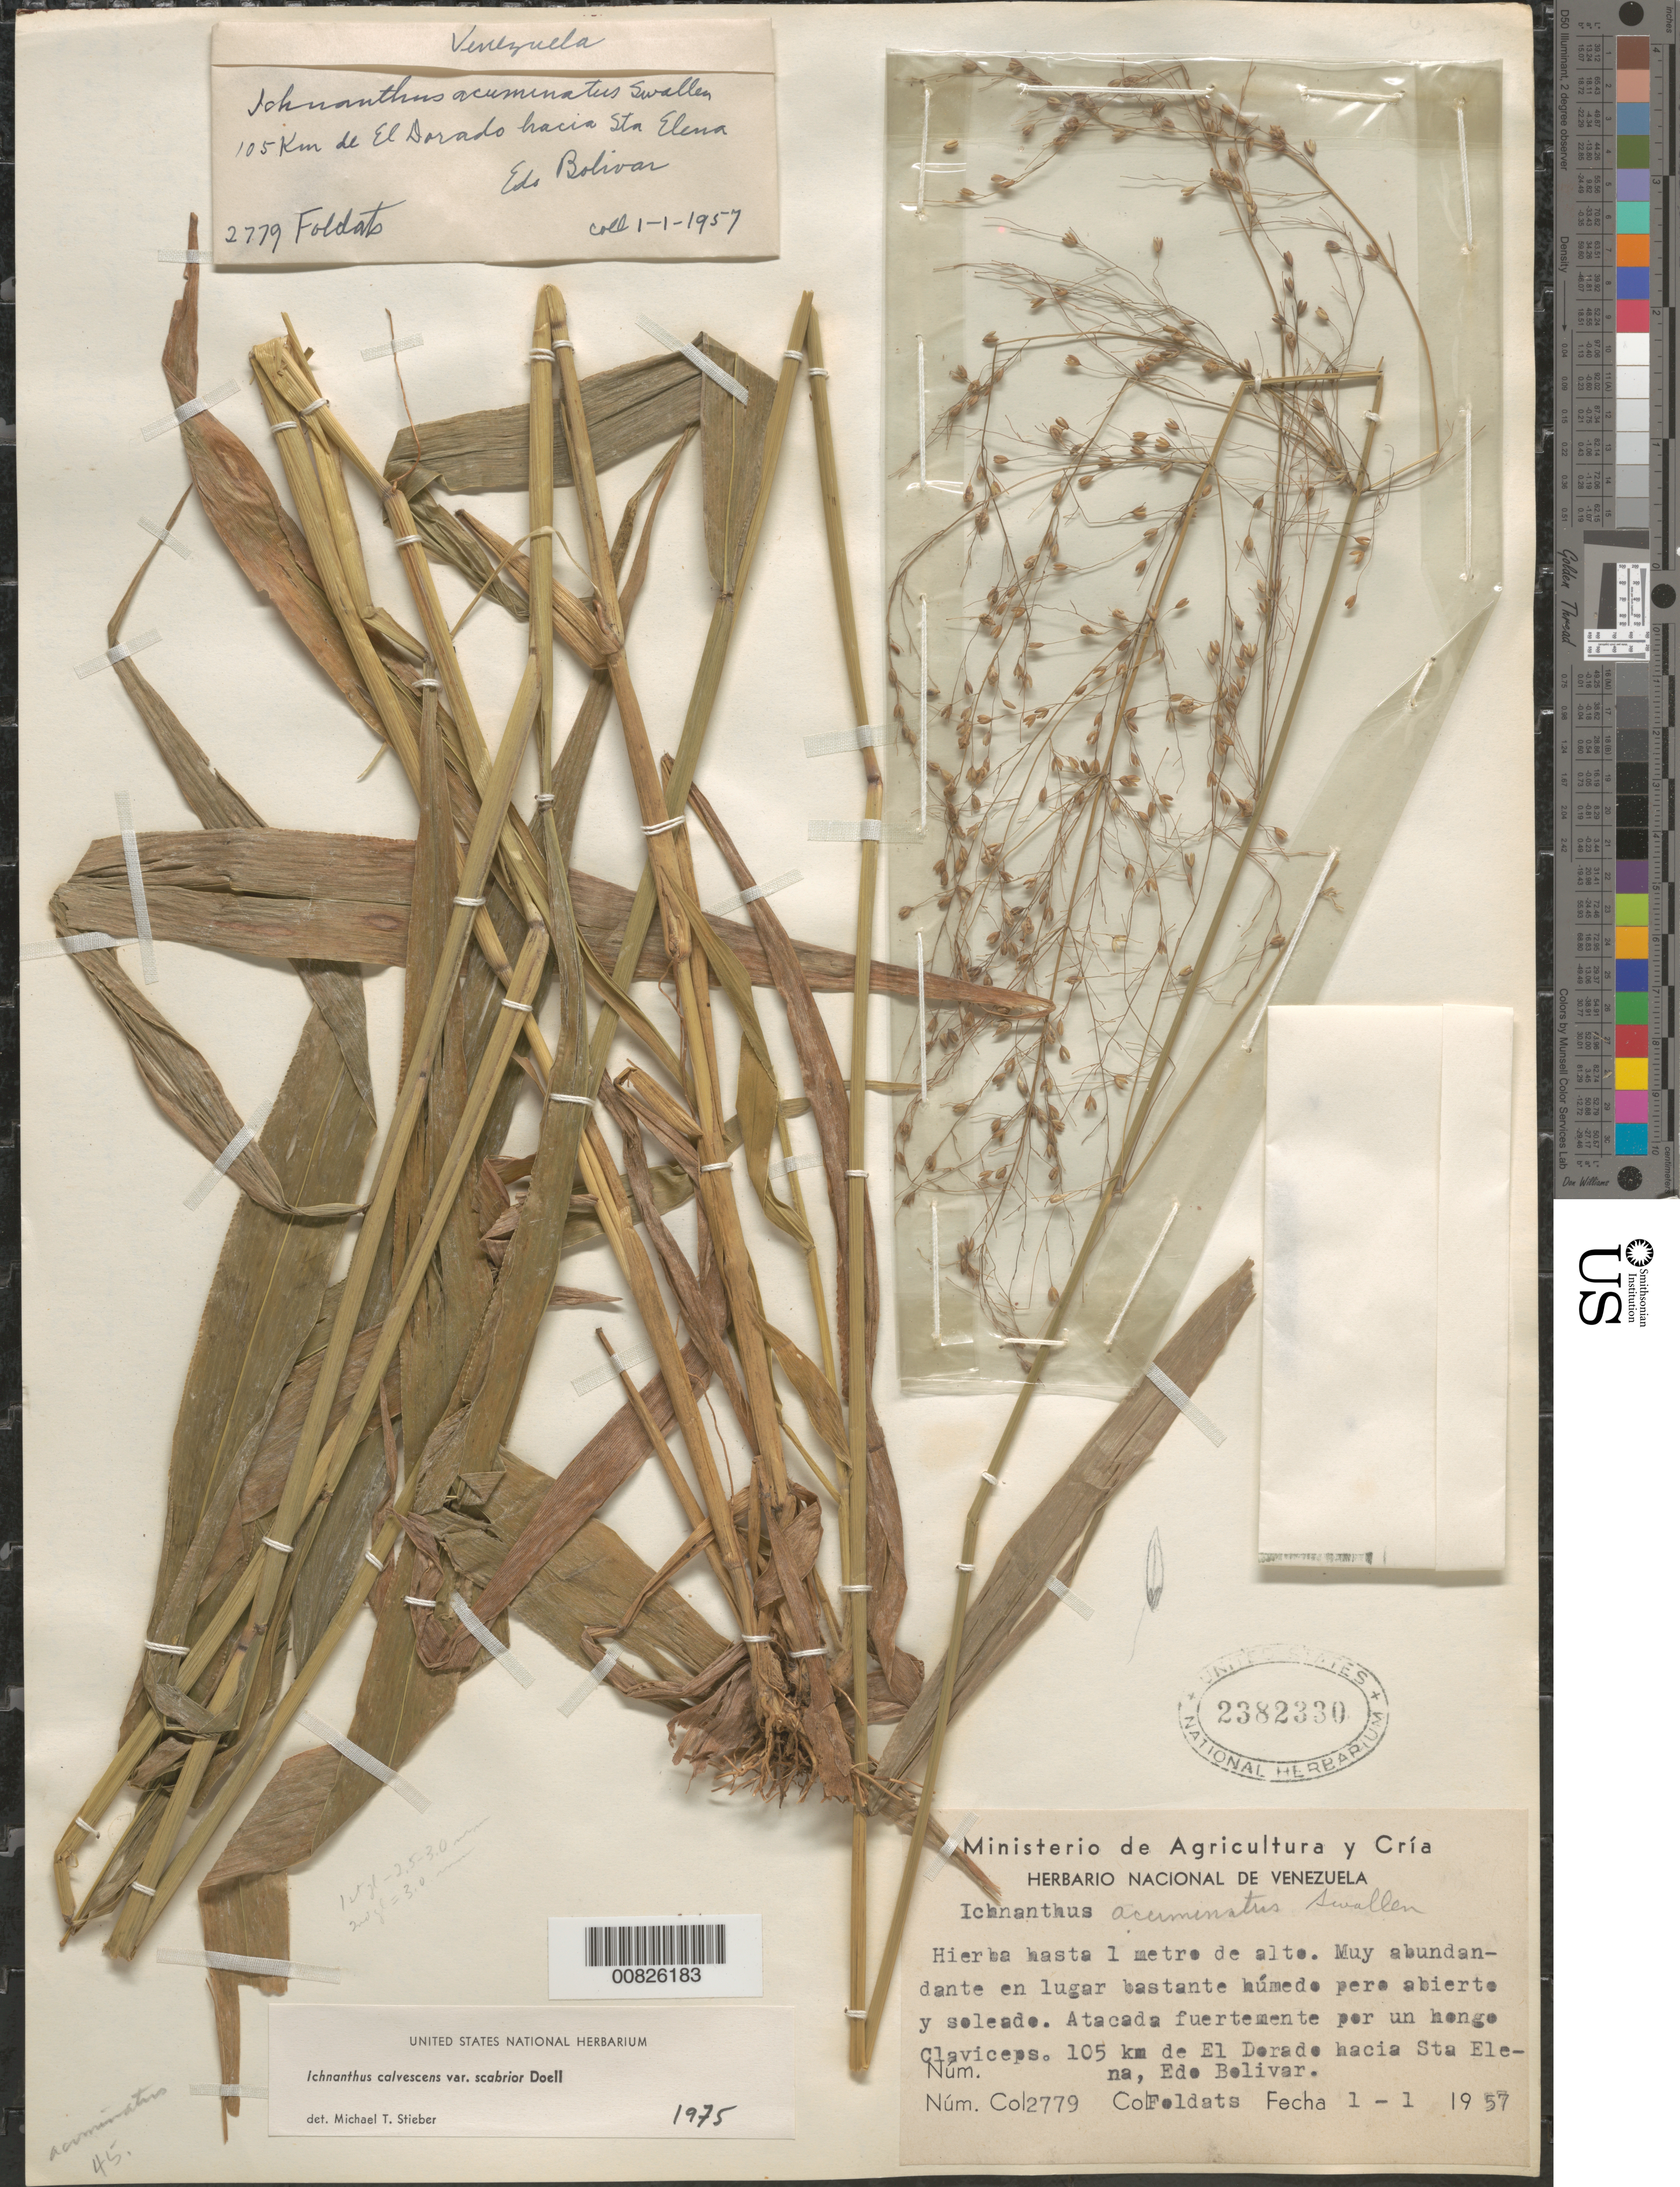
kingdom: Plantae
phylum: Tracheophyta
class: Liliopsida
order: Poales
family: Poaceae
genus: Ichnanthus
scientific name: Ichnanthus calvescens var. scabrior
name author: Döll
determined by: Stieber, M. T.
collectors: E. Foldats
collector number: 2779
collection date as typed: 1-Jan-57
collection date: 1957-01-01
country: Venezuela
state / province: Bolívar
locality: El Dorado, 105 km hacia Santa Elena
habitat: Lugar bastante humedo pera abierto y soleado; atacada fuertemente por un hongo Claviceps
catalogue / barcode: US 2382330